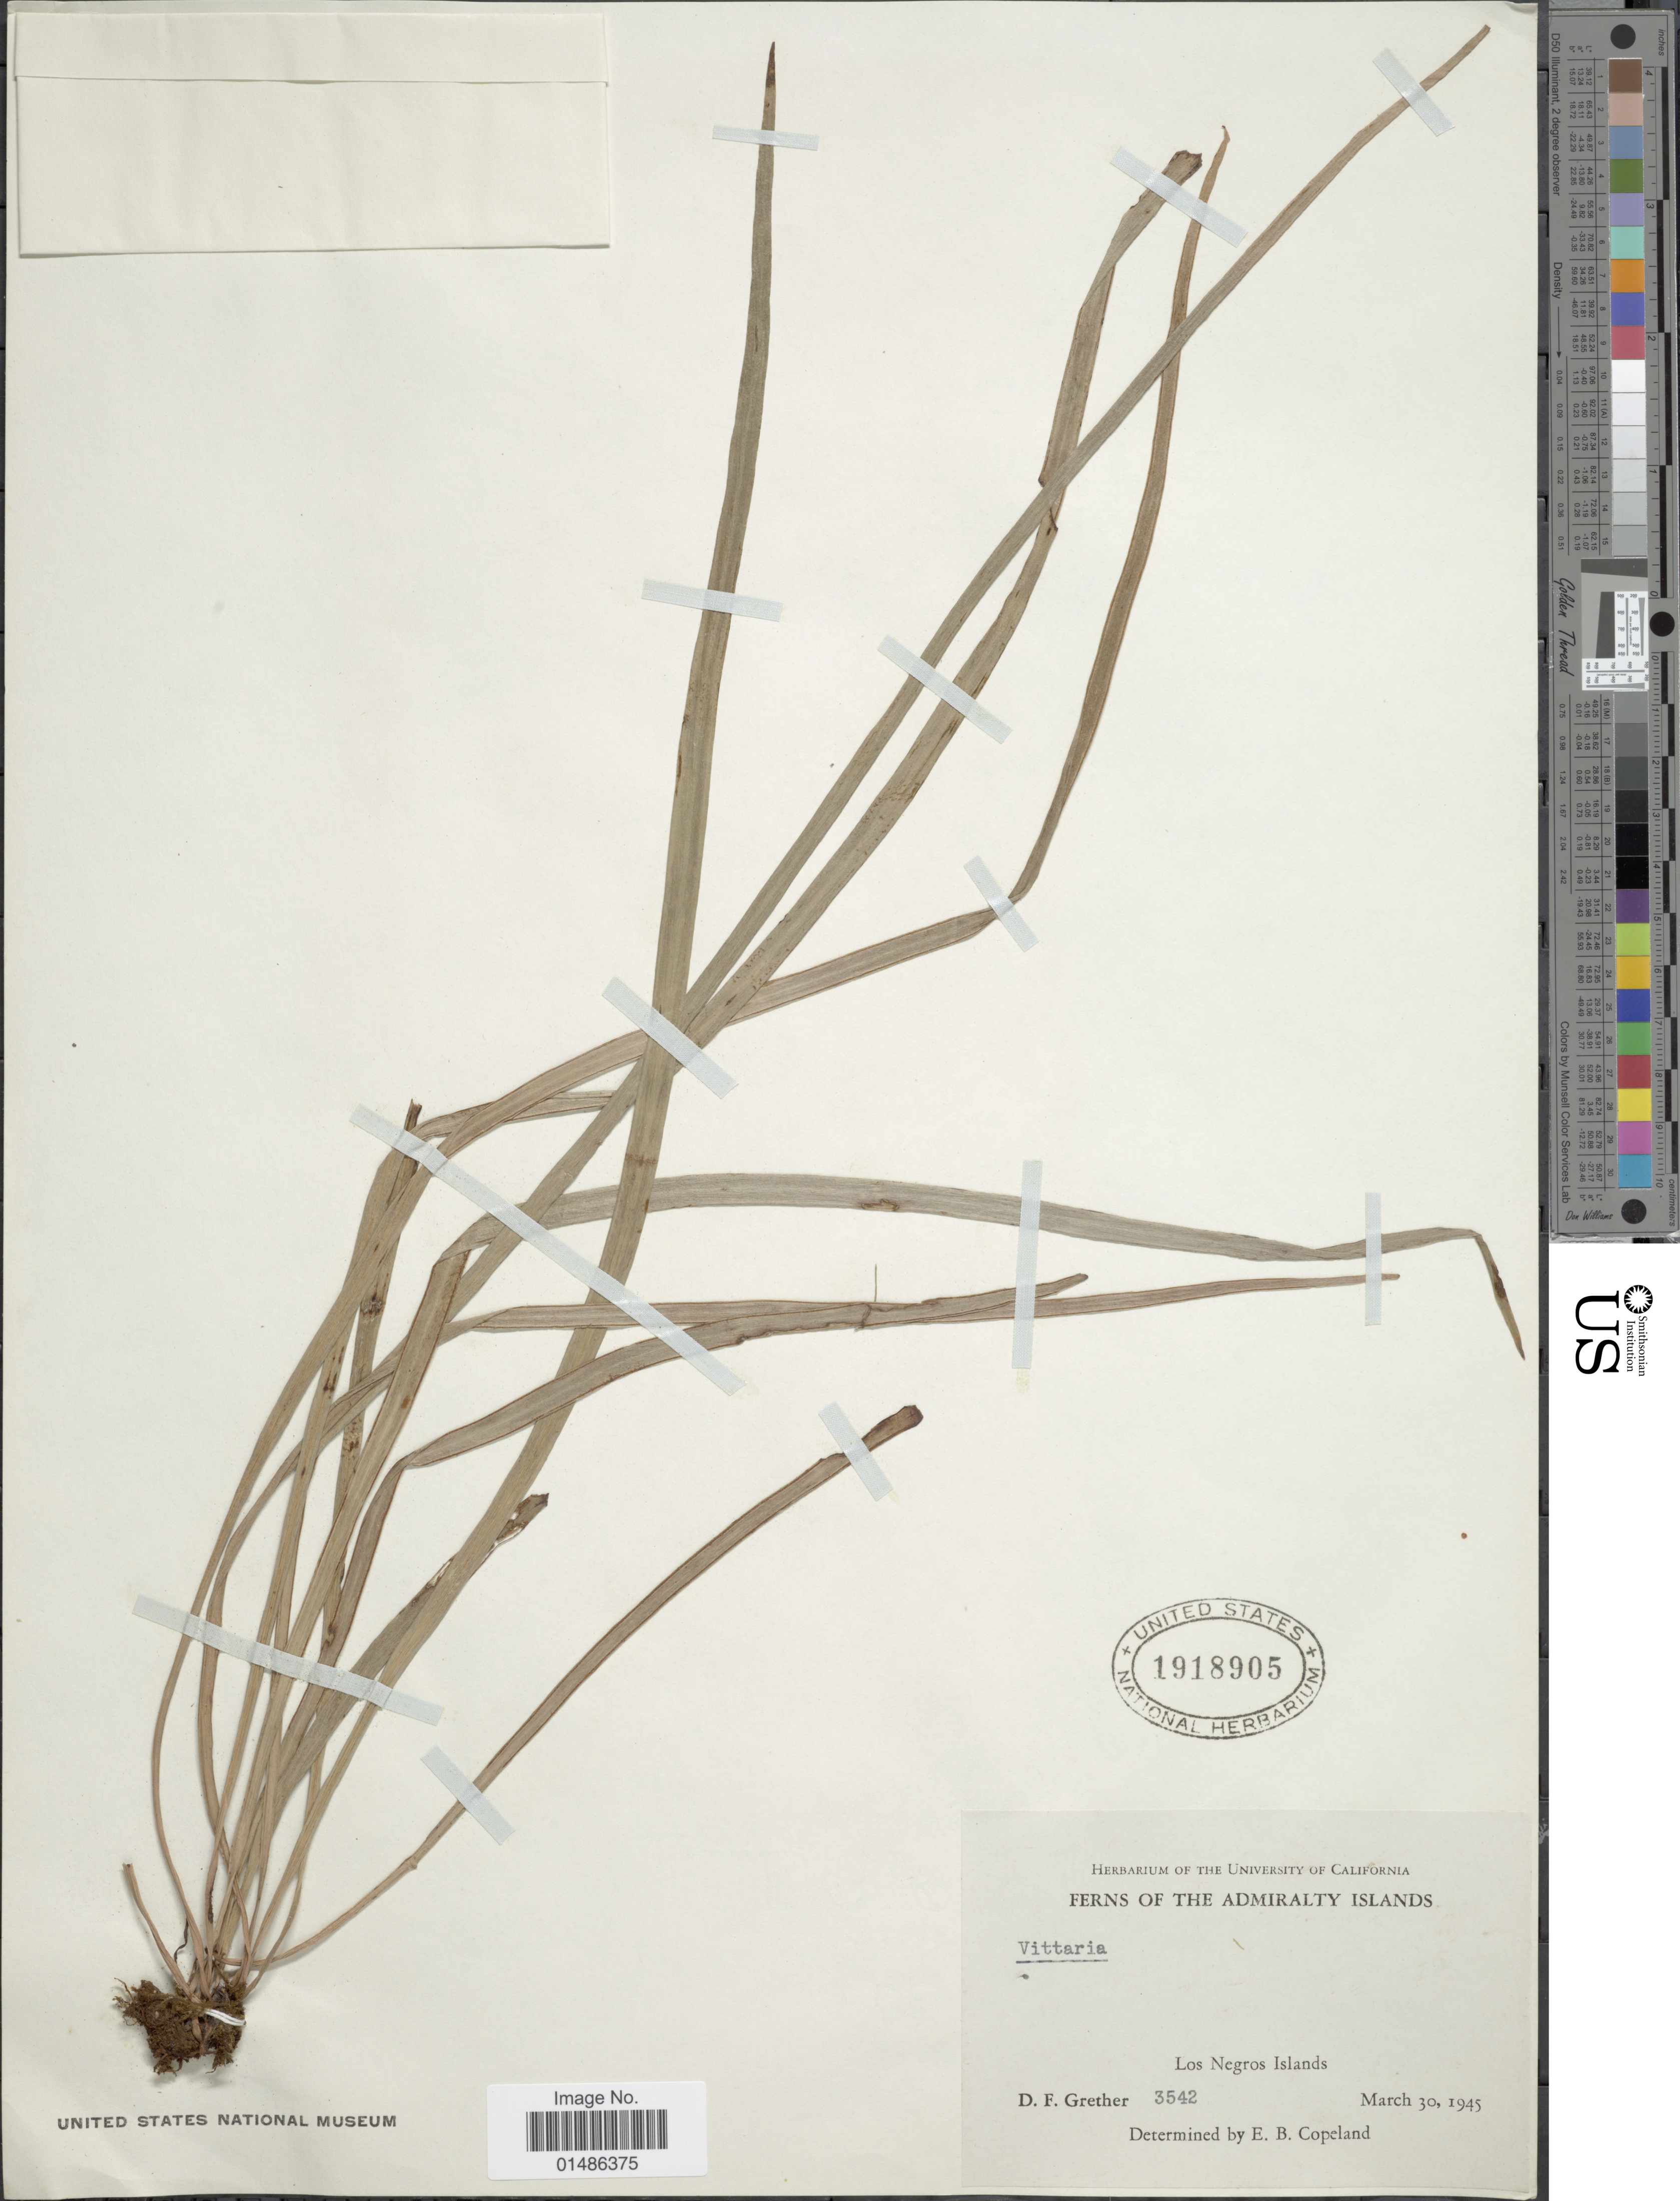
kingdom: Plantae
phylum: Tracheophyta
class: Polypodiopsida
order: Polypodiales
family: Pteridaceae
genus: Haplopteris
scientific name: Haplopteris sp.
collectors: D. F. Grether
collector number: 3542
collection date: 1945-03-30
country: Papua New Guinea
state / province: Manus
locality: Admiralty Islands. Los Negros Islands.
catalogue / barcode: US 1918905